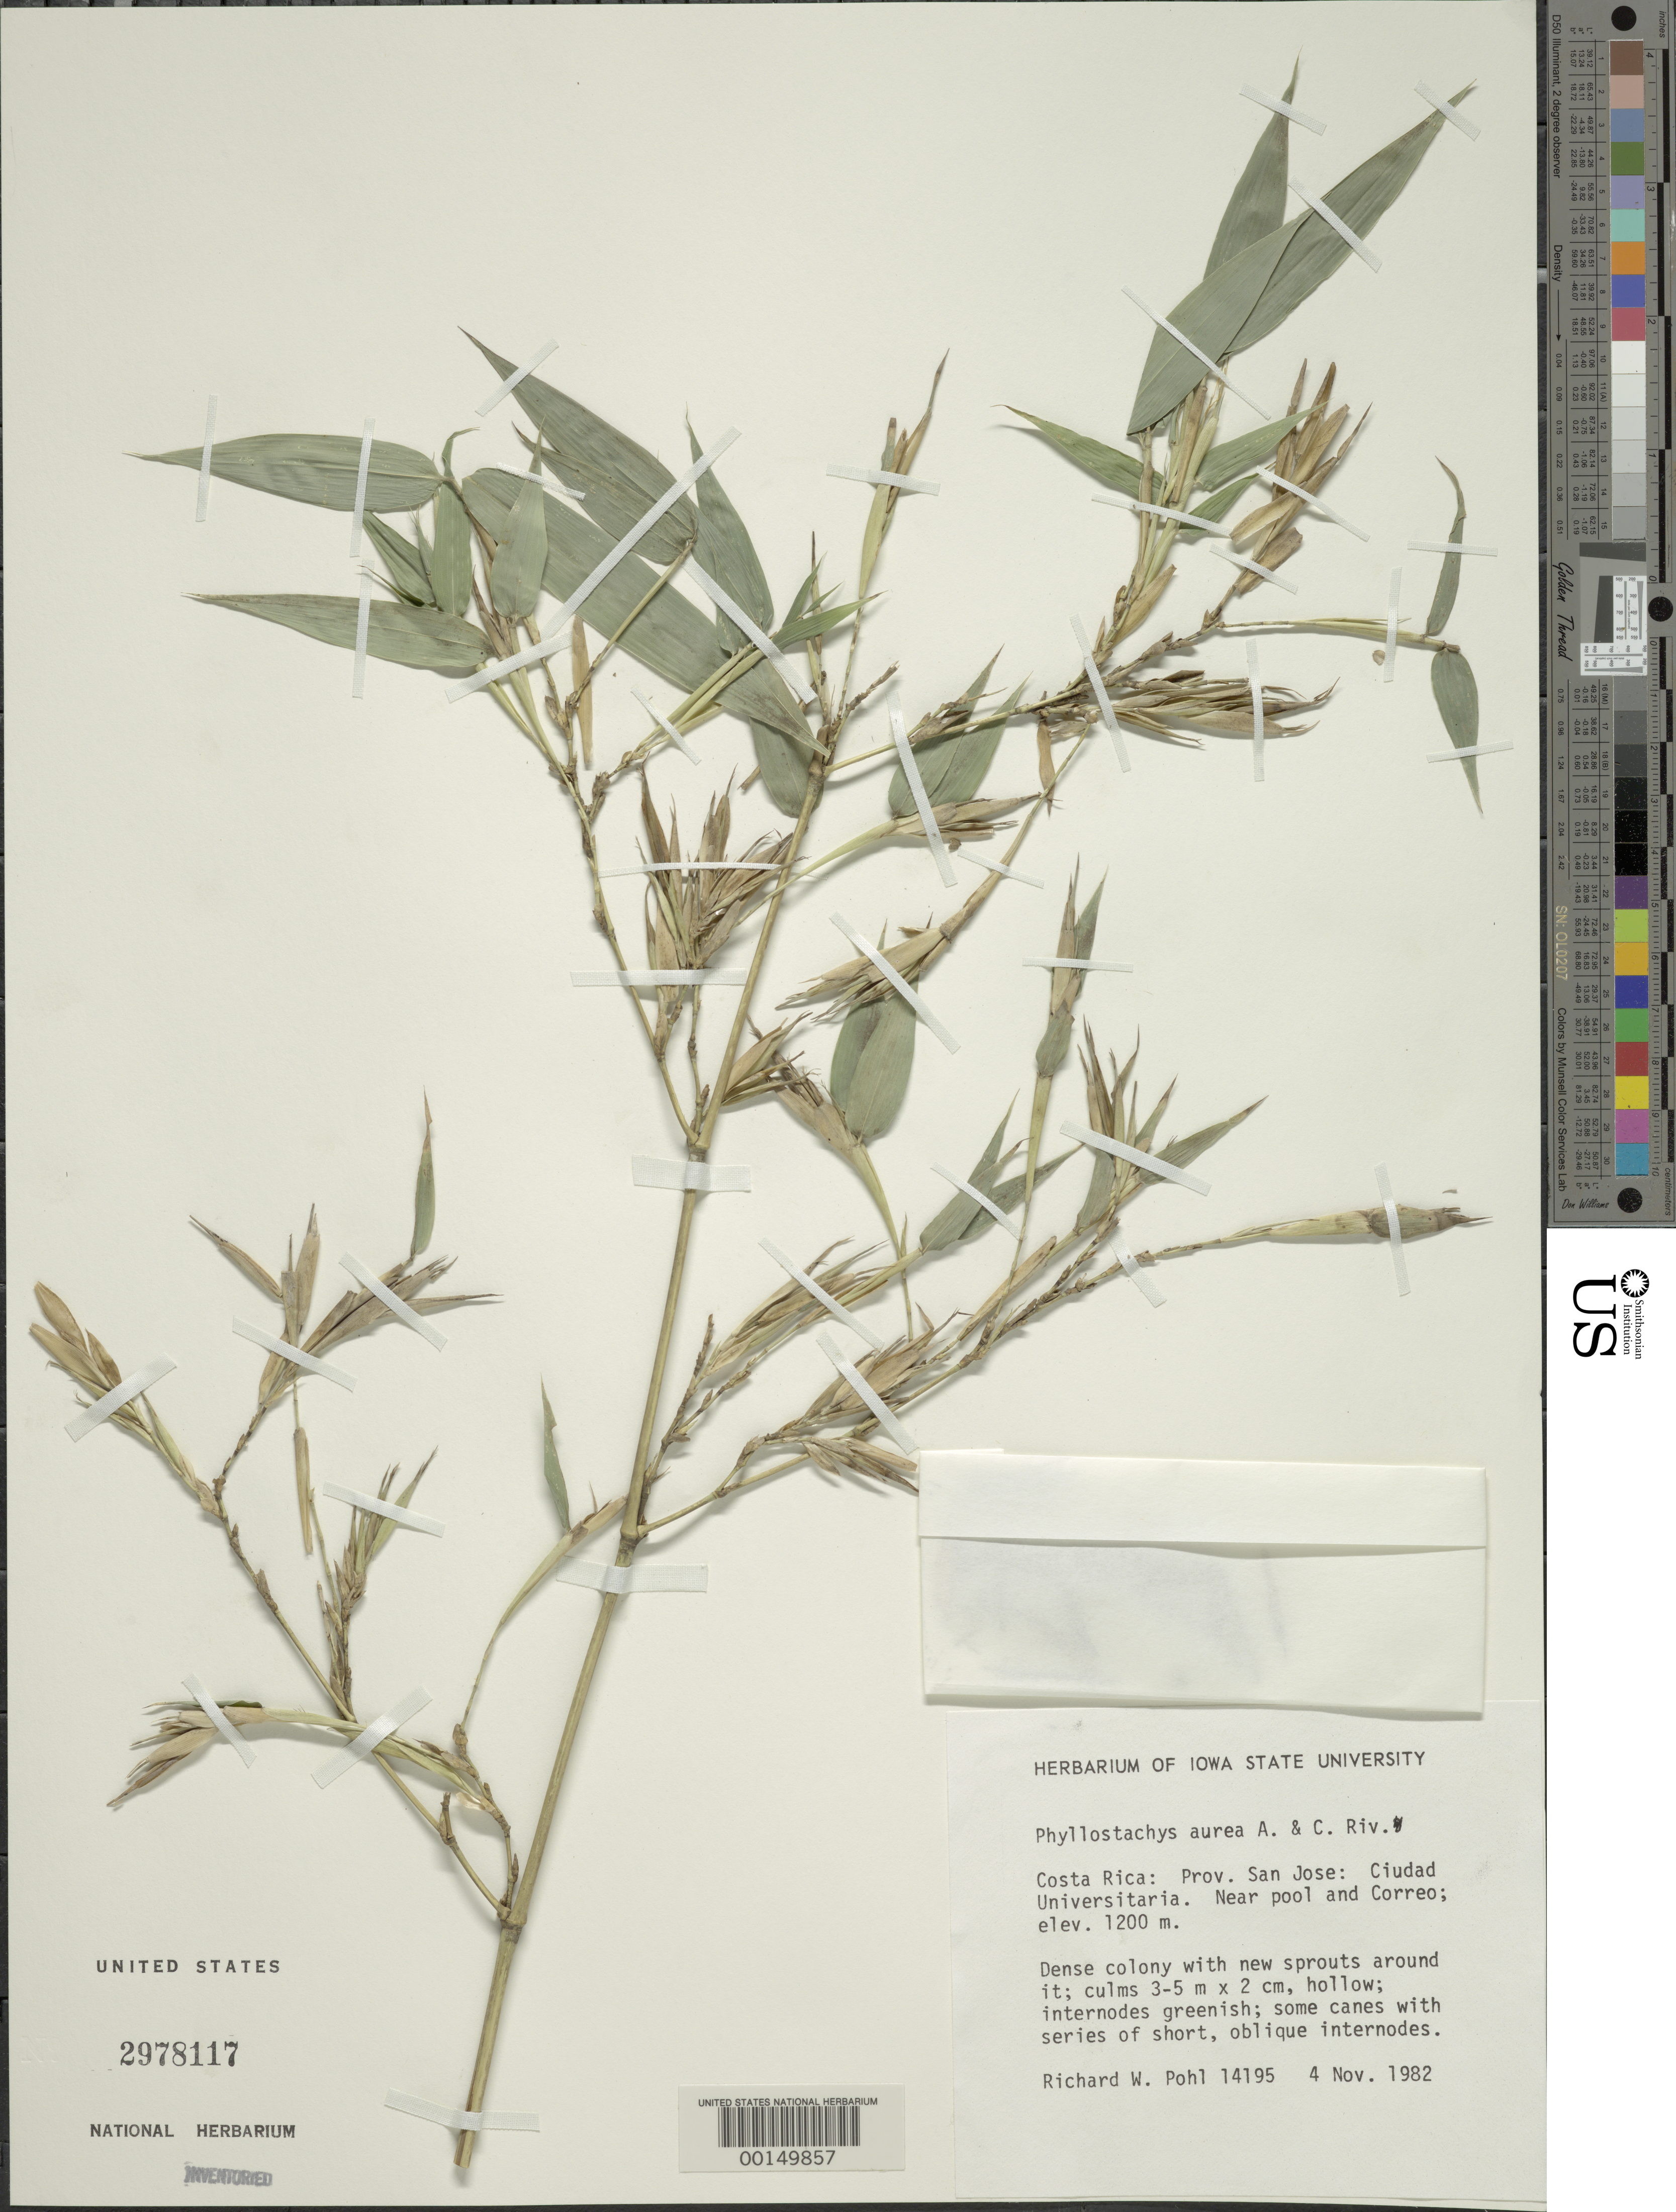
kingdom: Plantae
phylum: Tracheophyta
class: Liliopsida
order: Poales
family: Poaceae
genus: Phyllostachys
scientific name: Phyllostachys aurea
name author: Rivière & C. Rivière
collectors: R. W. Pohl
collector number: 14195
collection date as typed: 04 Nov 1982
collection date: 1982-11-04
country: Costa Rica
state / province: San José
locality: Ciudad universitaria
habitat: Near pool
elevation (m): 1200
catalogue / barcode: US 2978117